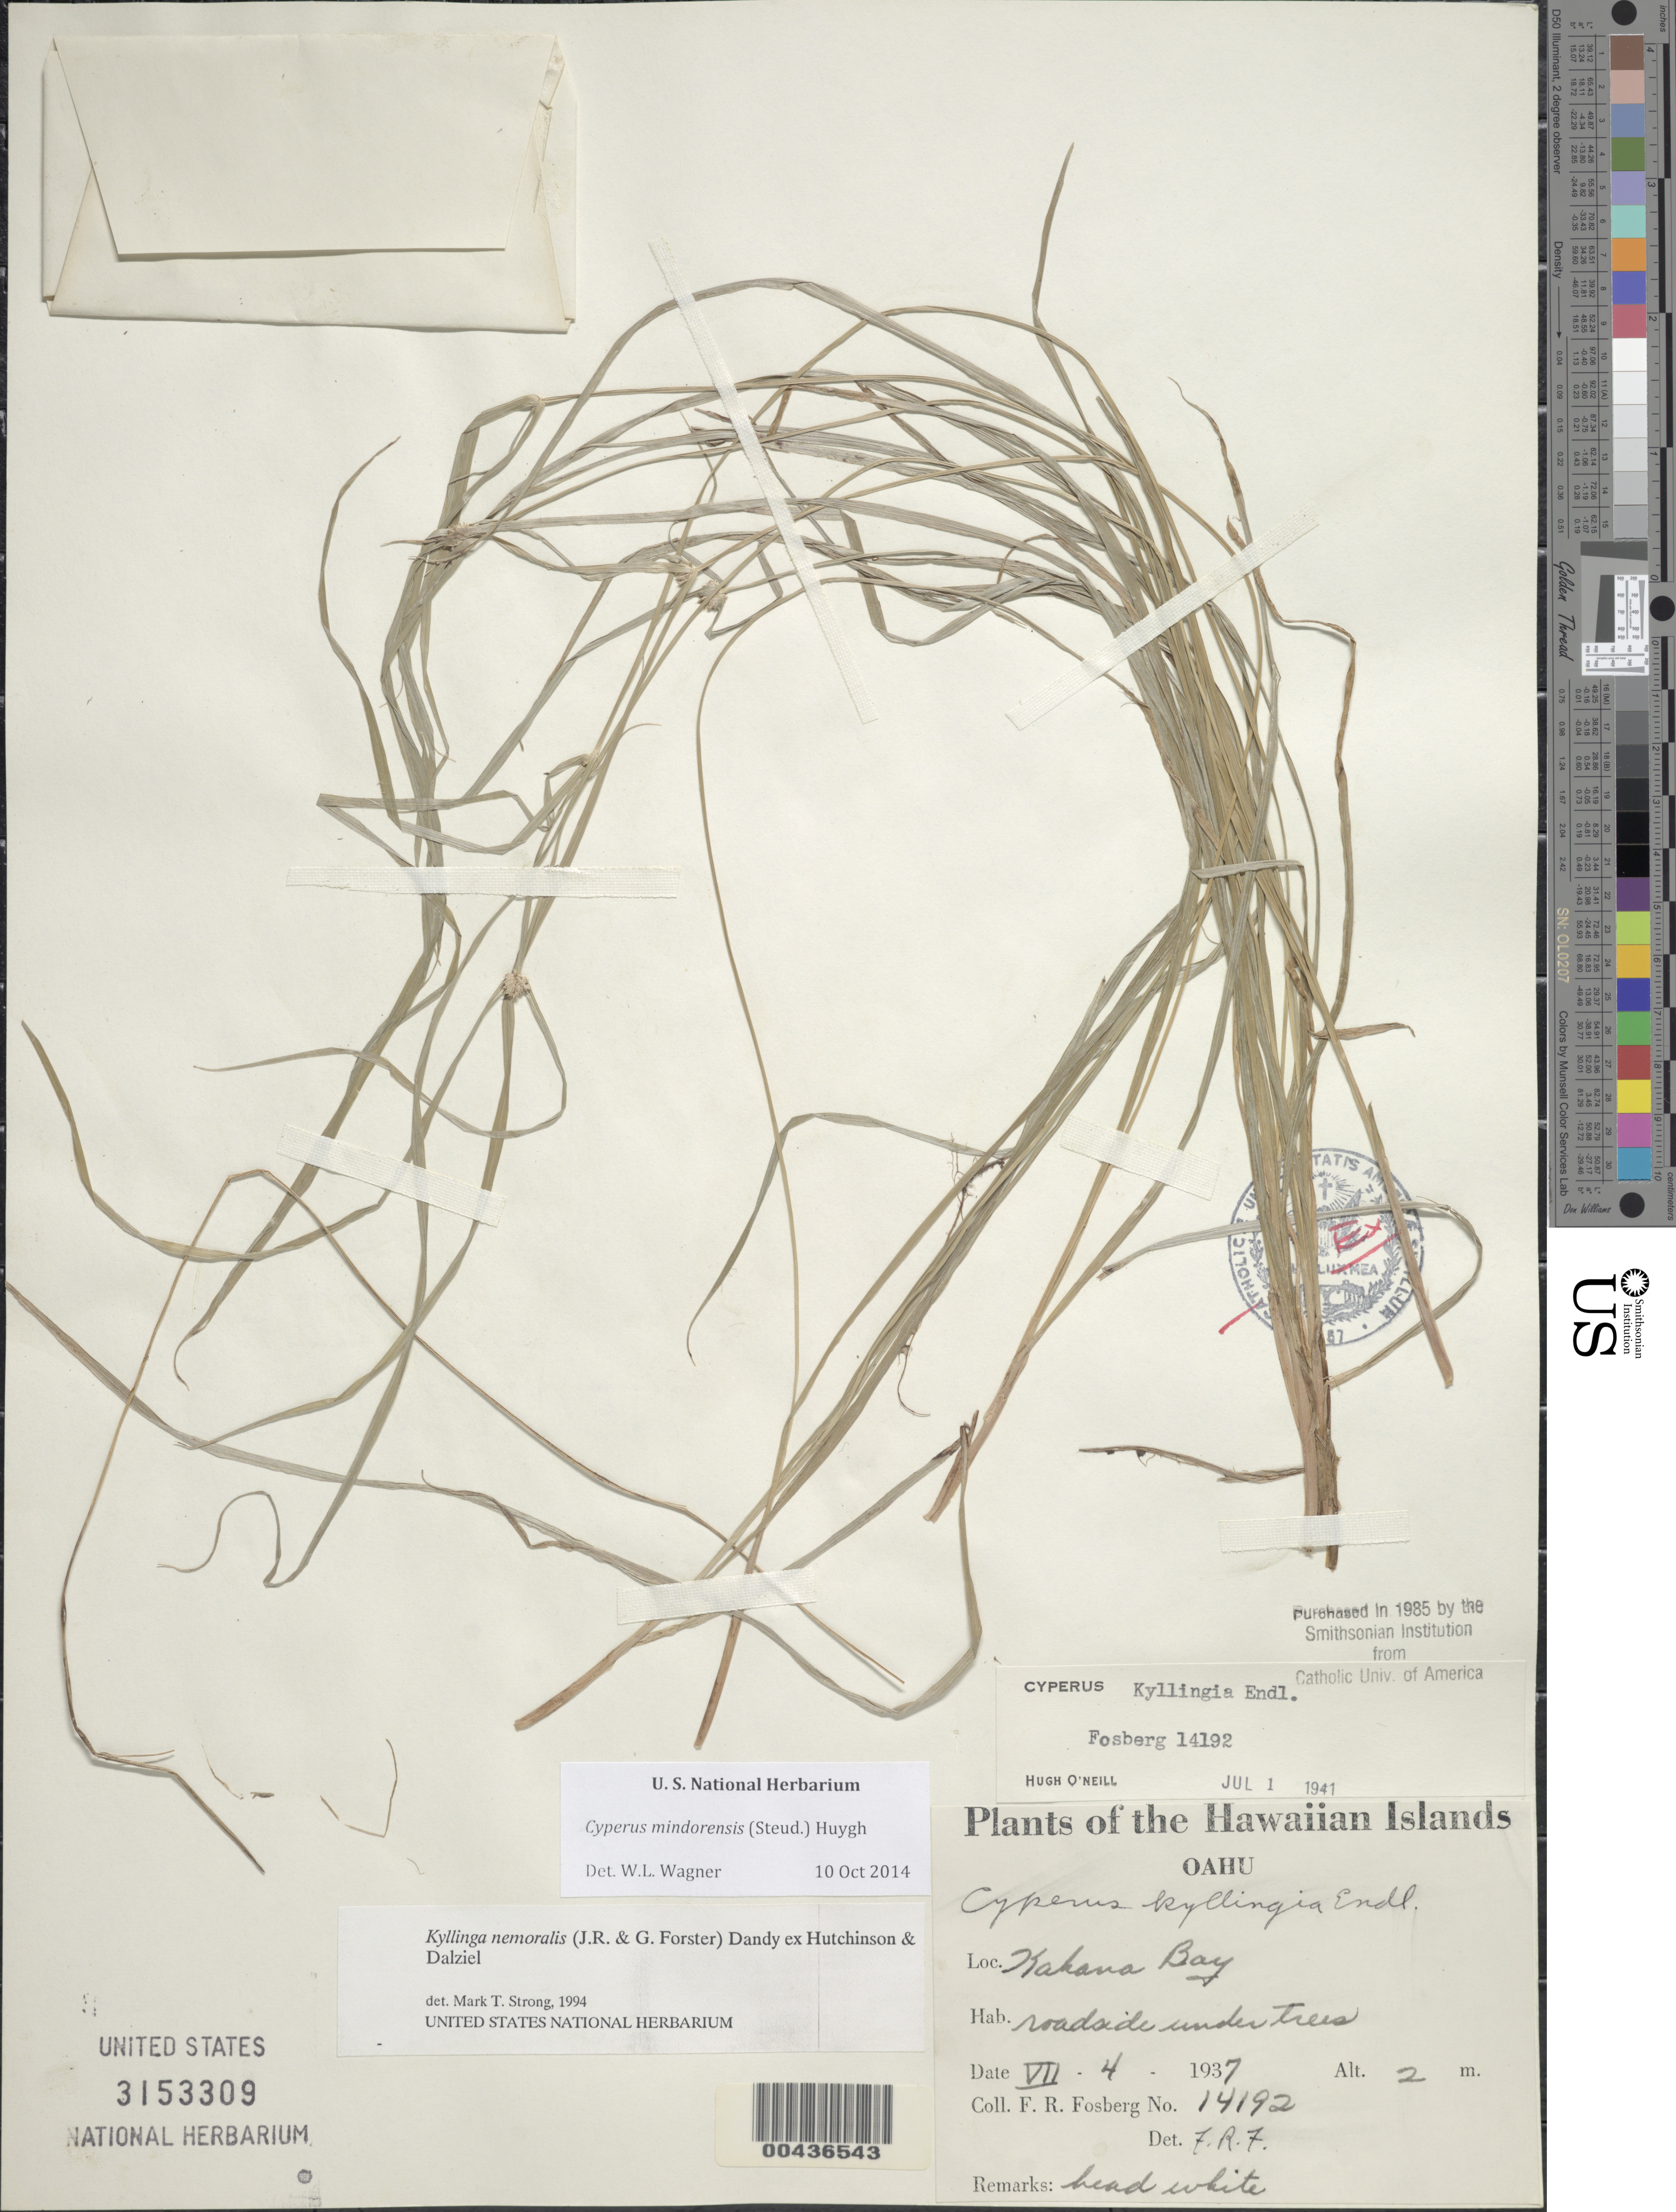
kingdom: Plantae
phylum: Tracheophyta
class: Liliopsida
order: Poales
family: Cyperaceae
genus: Cyperus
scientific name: Cyperus mindorensis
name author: (Steud.) Huygh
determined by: Wagner, W. L., (BOT), Smithsonian Institution - National Museum of Natural History (UNITED STATES)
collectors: F. R. Fosberg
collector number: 14192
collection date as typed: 4 Jul 1937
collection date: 1937-07-04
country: United States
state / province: Hawaii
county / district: Honolulu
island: Oahu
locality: Kahana Bay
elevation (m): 2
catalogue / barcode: US 3153309